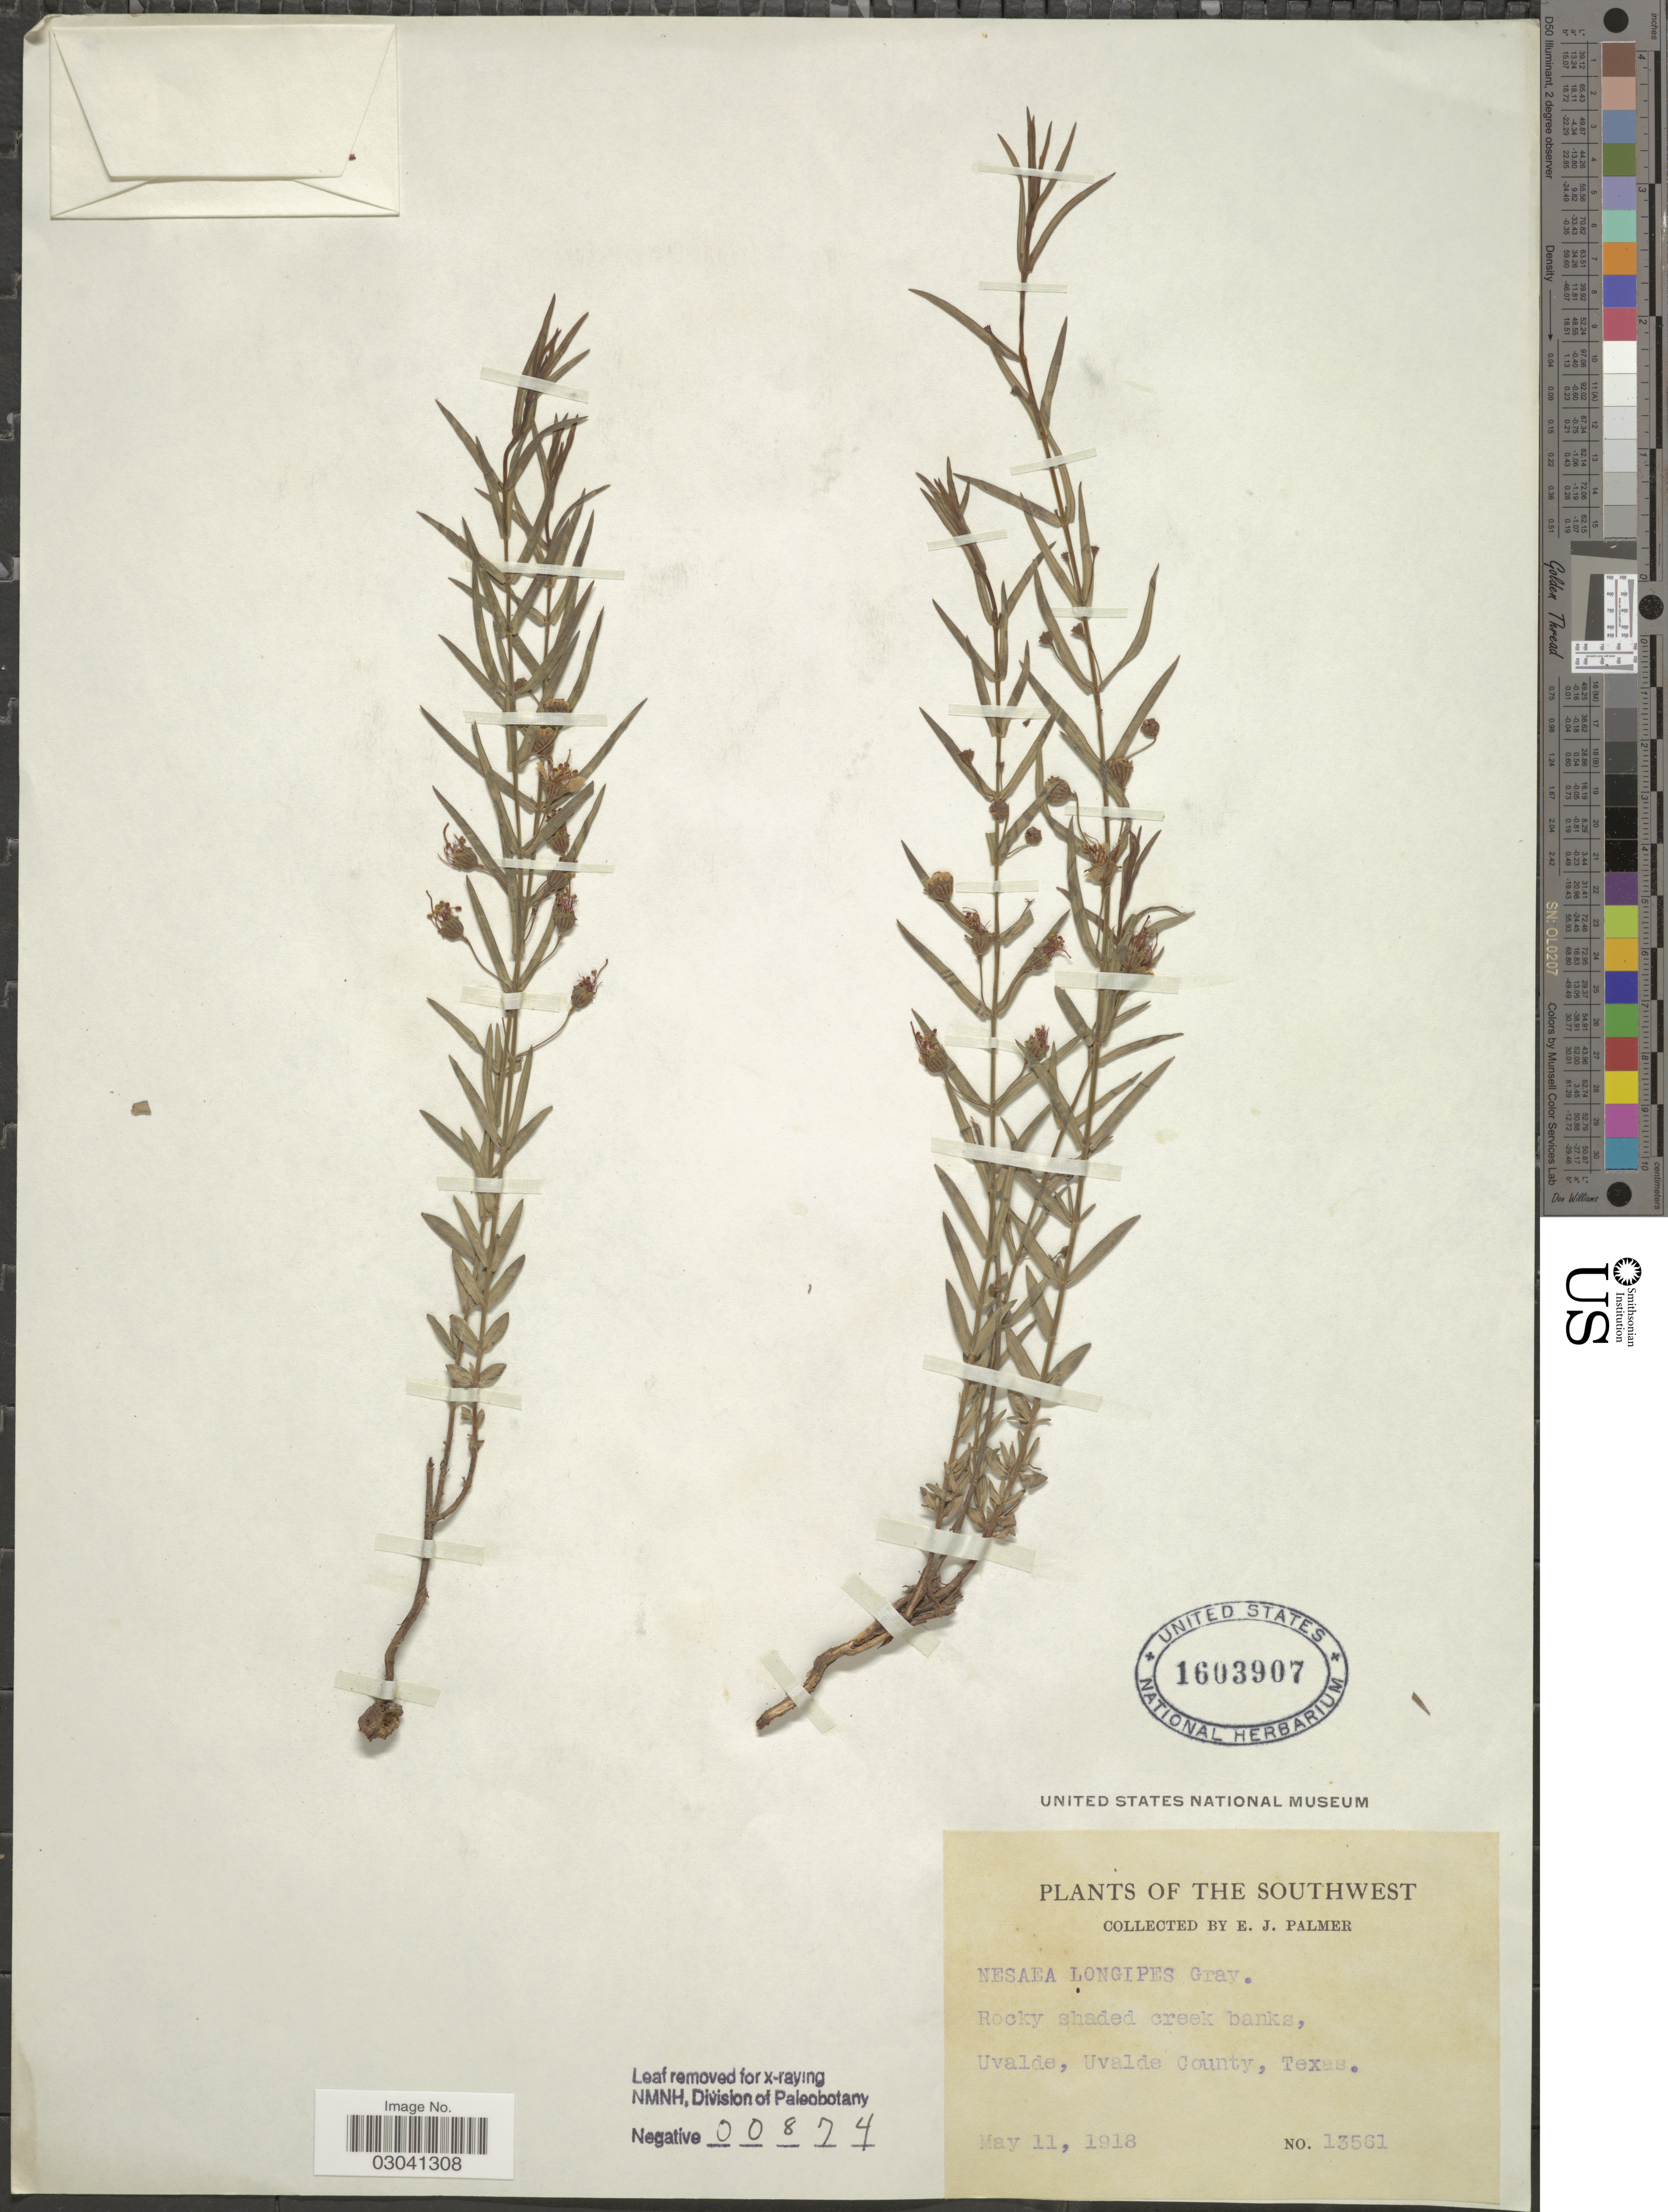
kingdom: Plantae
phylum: Tracheophyta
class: Magnoliopsida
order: Myrtales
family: Lythraceae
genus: Ammannia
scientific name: Ammannia grayi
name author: S.A. Graham & Gandhi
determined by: Strong, Mark T., (BOT), Smithsonian Institution - National Museum of Natural History (UNITED STATES)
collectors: E. J. Palmer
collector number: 13561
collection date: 1918-05-11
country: United States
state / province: Texas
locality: The Southwest, Uvalde, Uvalde County, Texas.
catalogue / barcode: US 1603907